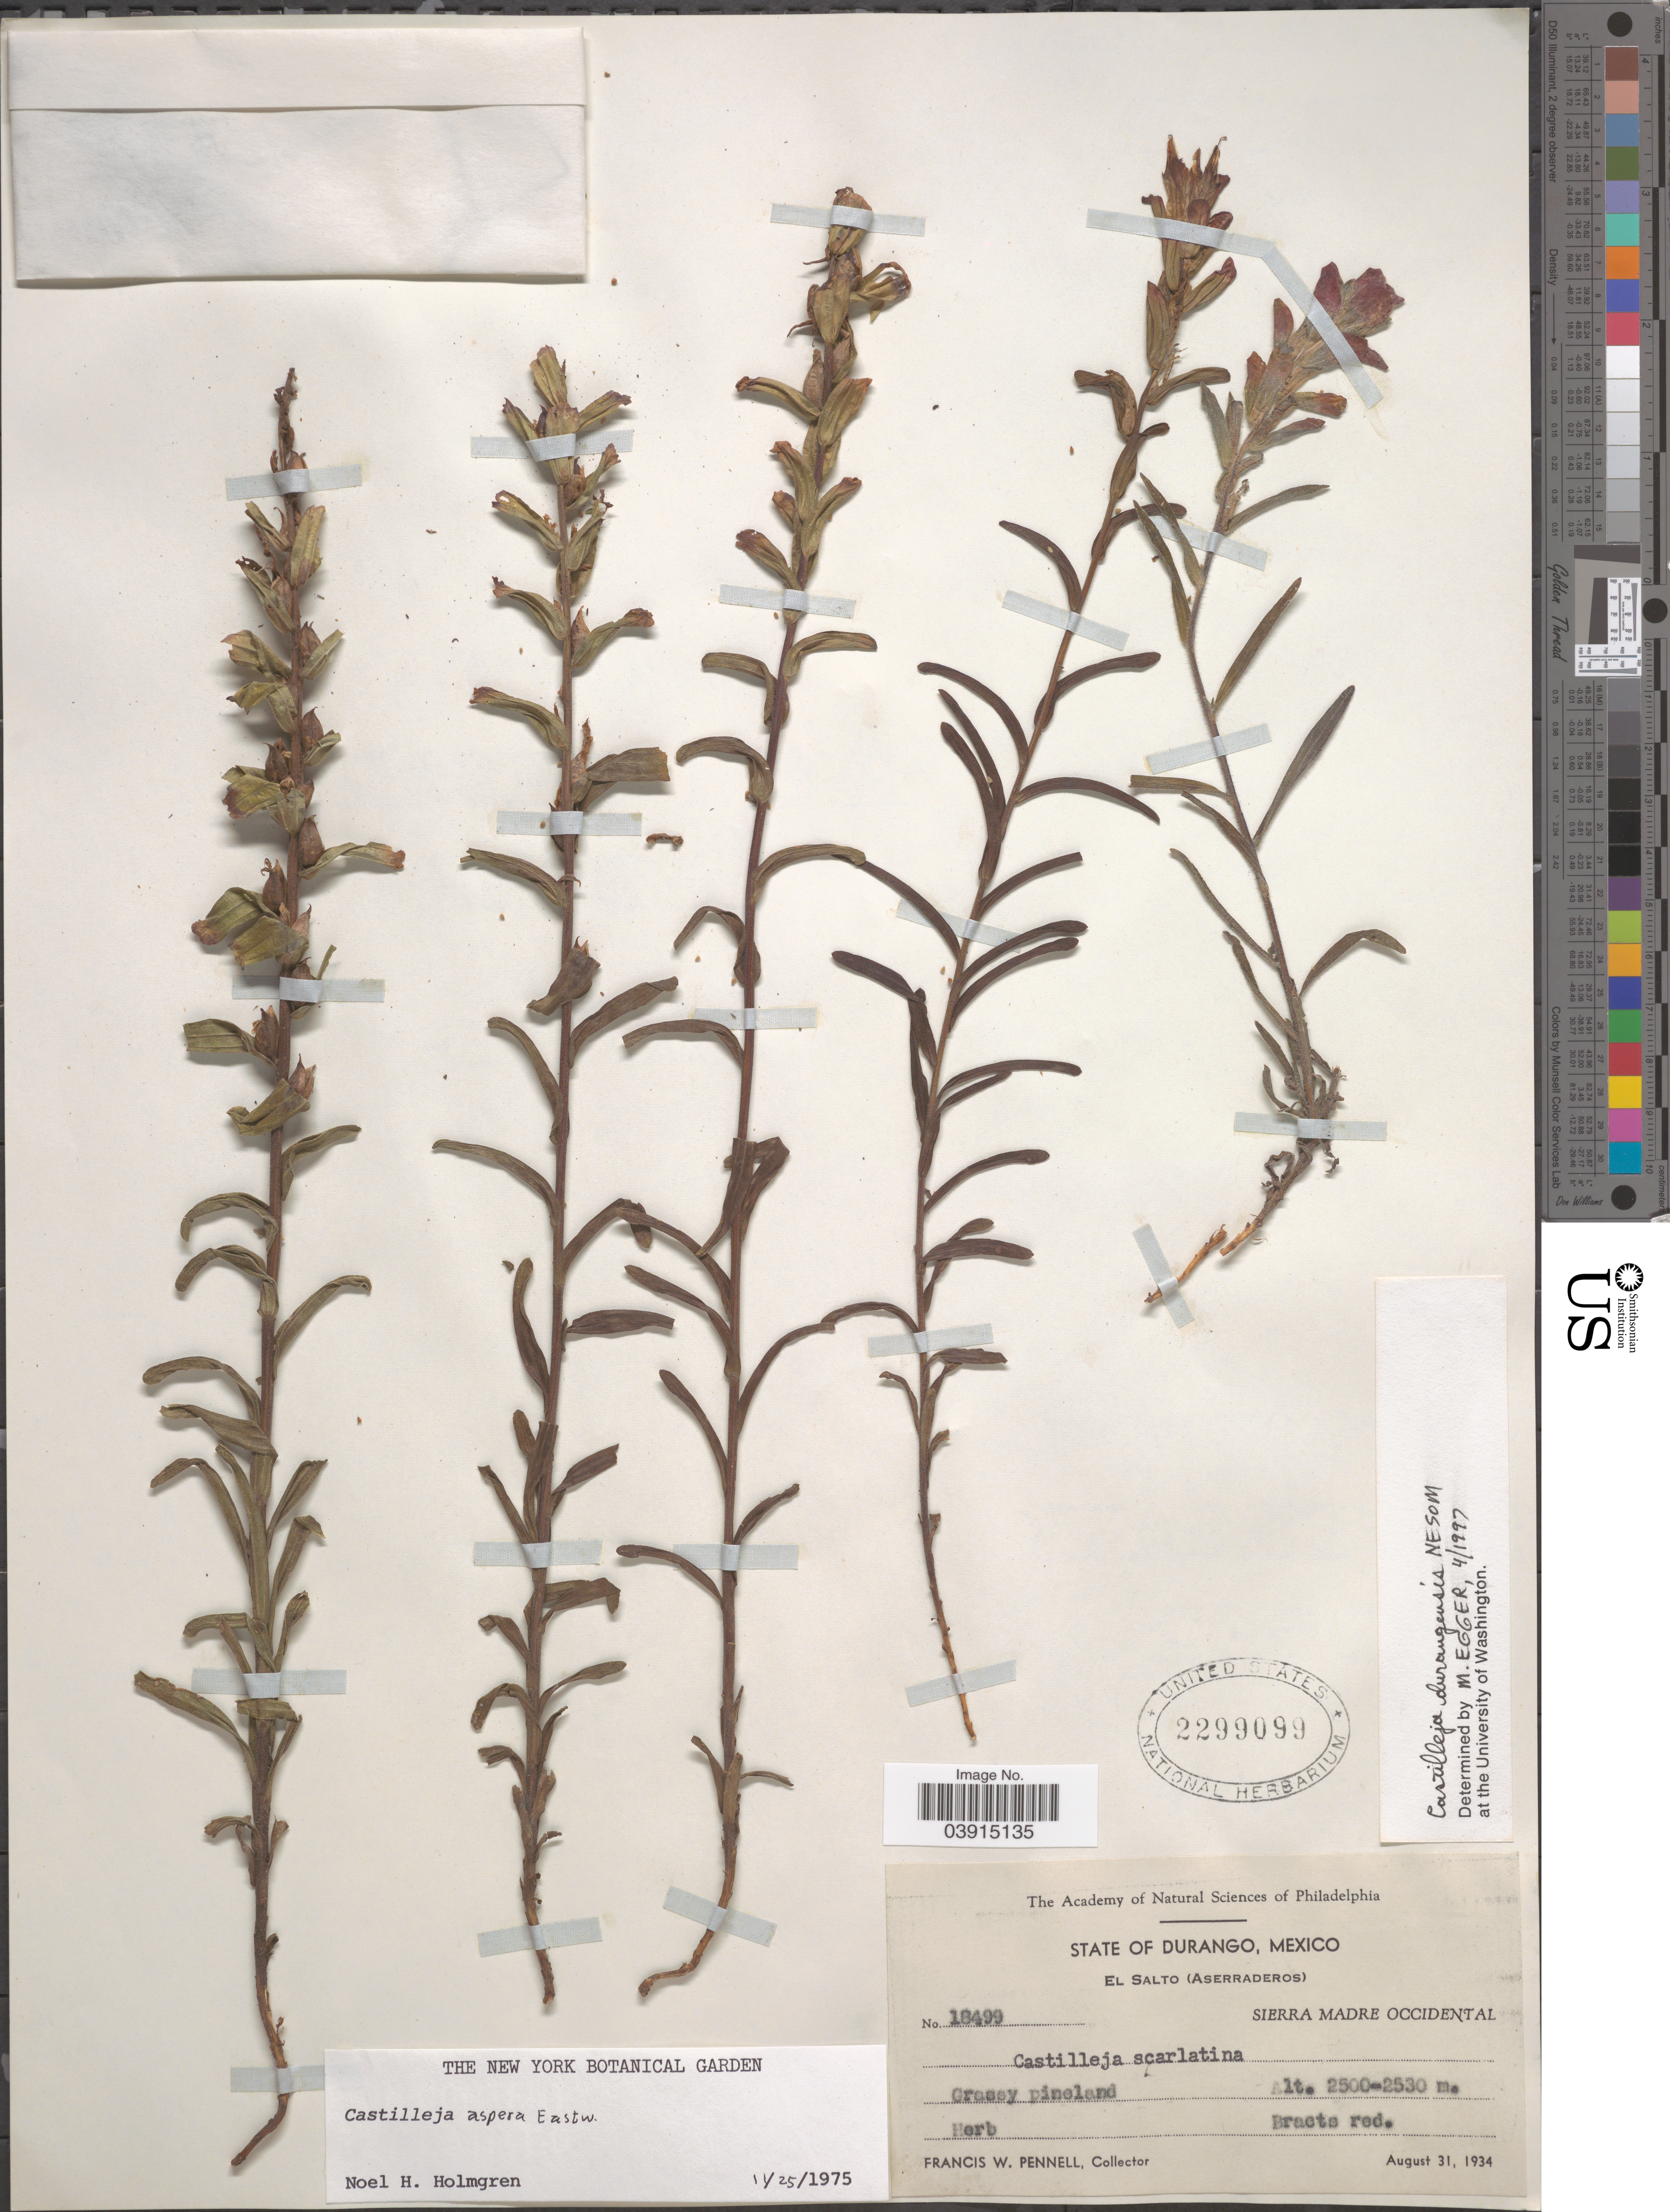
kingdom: Plantae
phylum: Tracheophyta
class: Magnoliopsida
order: Lamiales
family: Orobanchaceae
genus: Castilleja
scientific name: Castilleja durangensis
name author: G.L. Nesom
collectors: F. W. Pennell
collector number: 18499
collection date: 1934-08-31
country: Mexico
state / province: Durango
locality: El Salto (Aserraderos) Sierra Madre Occidental.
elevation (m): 2500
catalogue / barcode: US 2299099